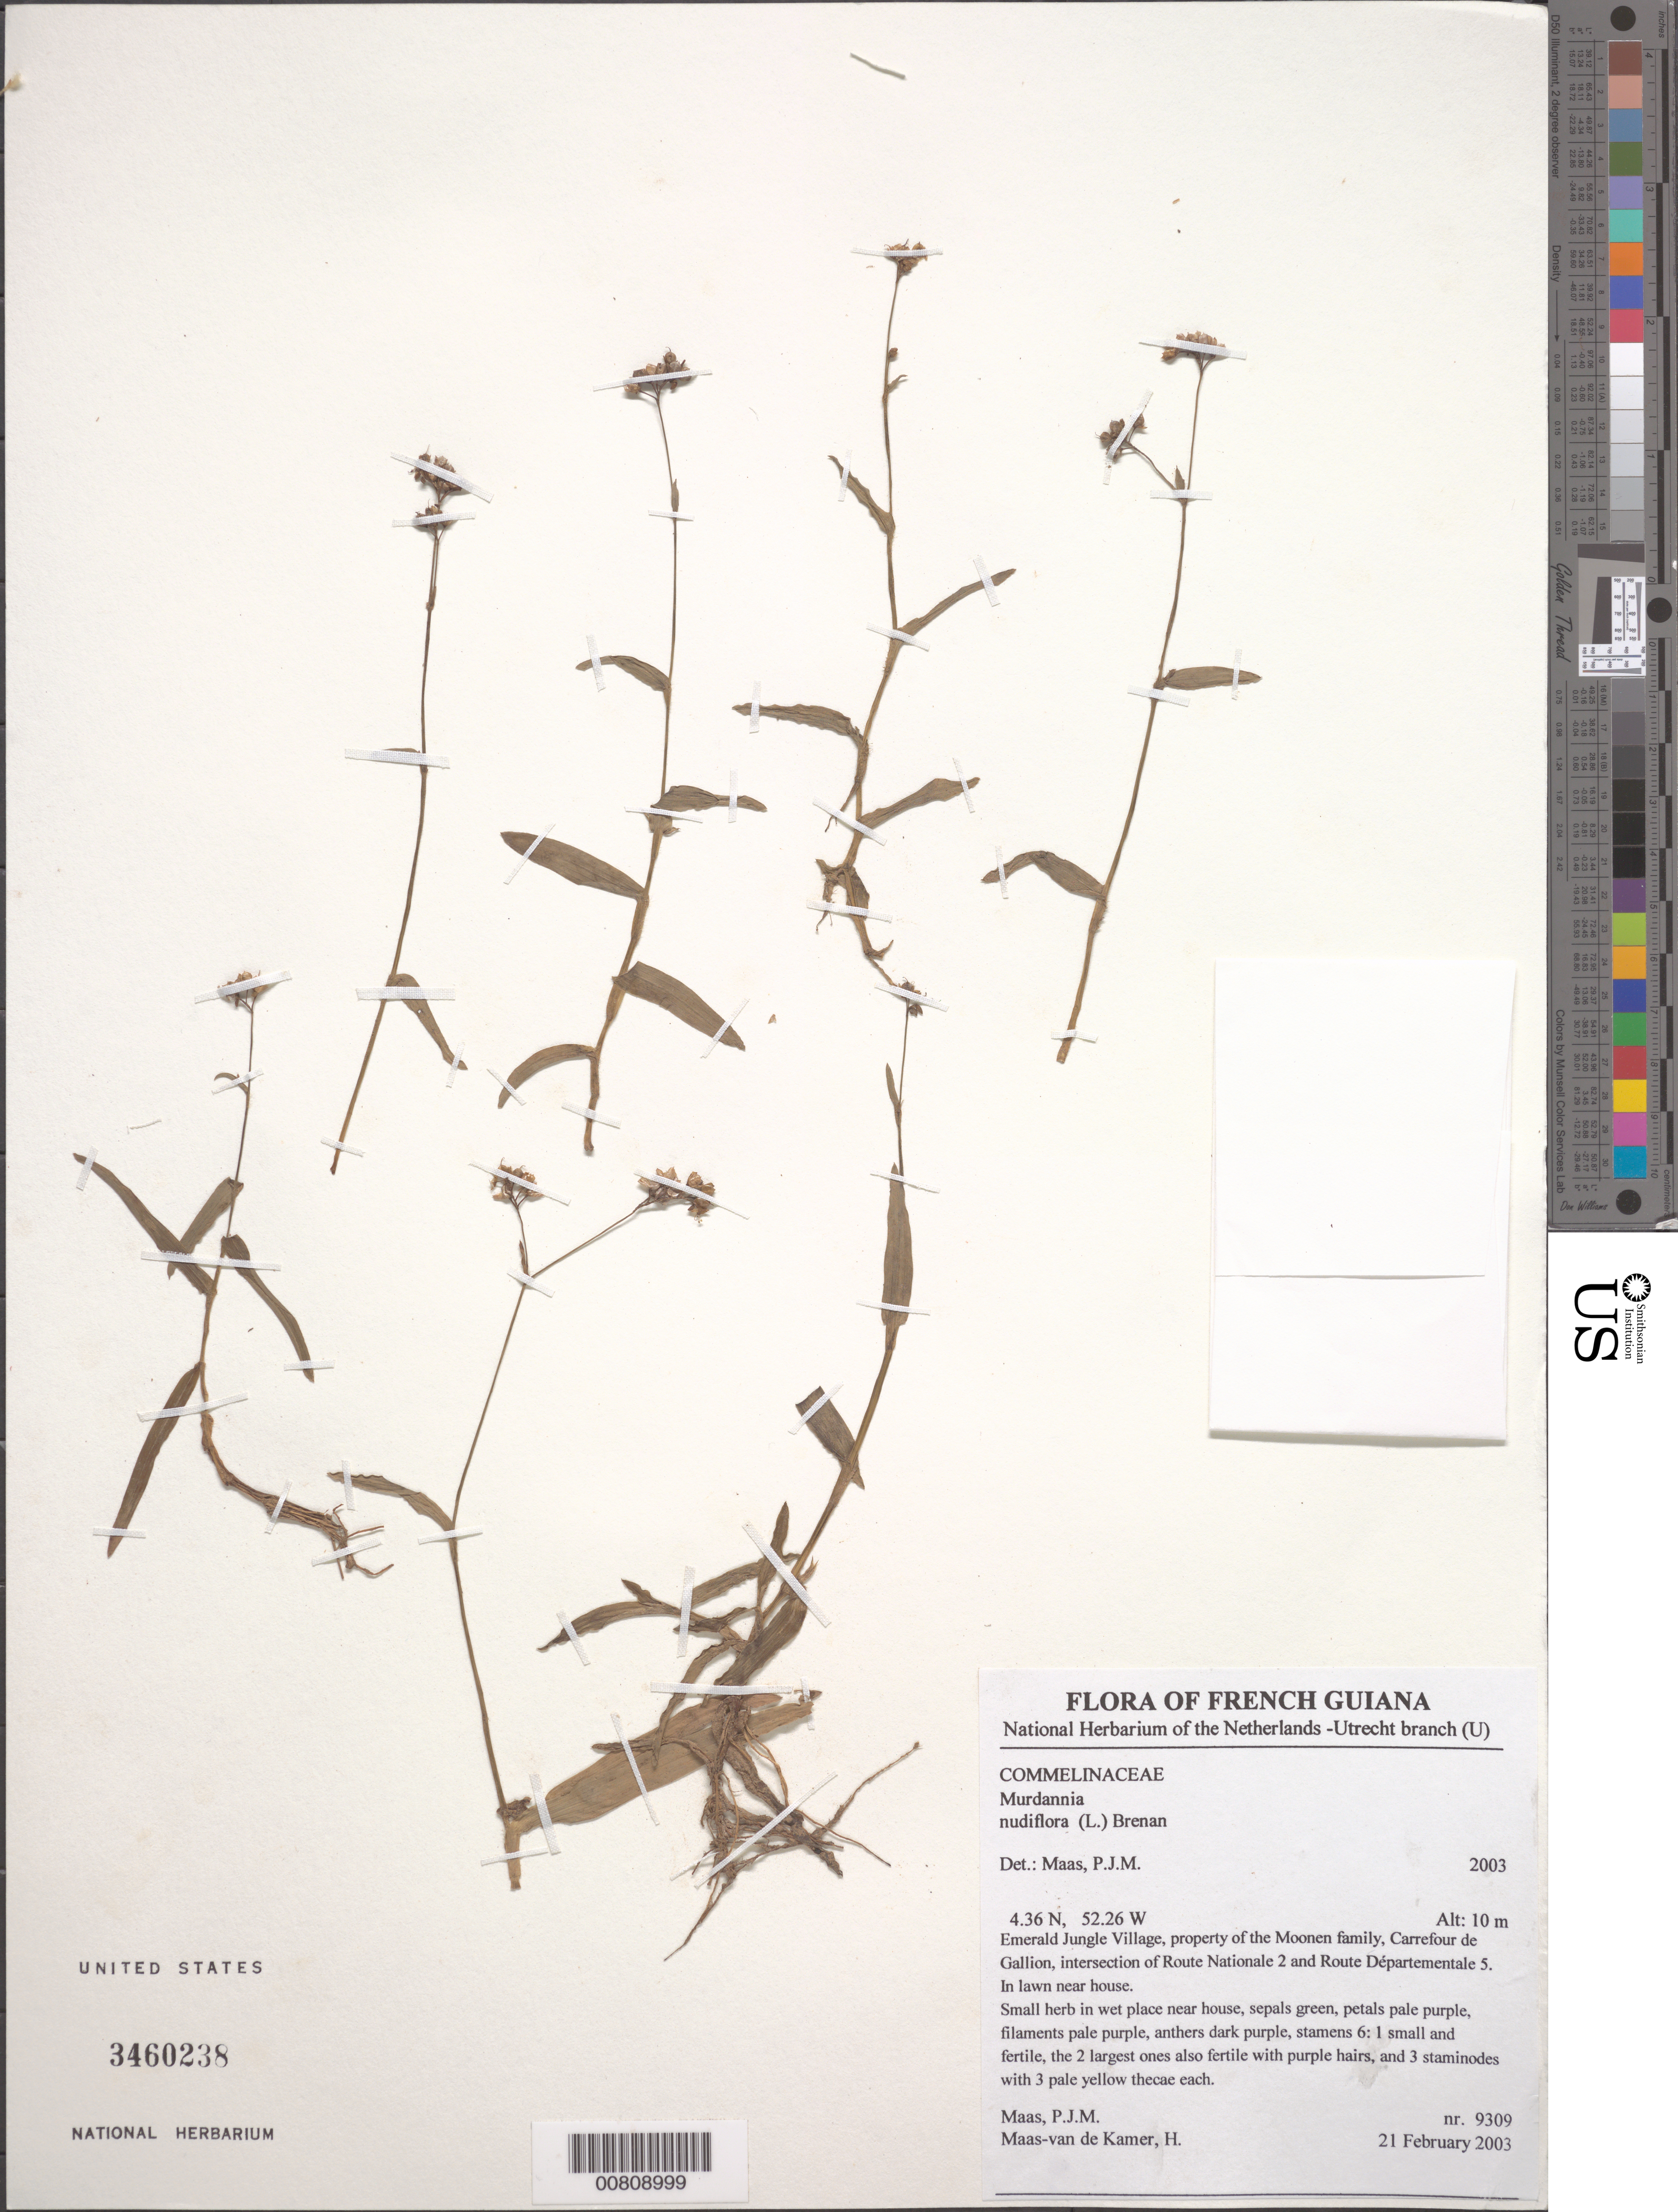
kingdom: Plantae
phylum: Tracheophyta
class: Liliopsida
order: Commelinales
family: Commelinaceae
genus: Murdannia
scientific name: Murdannia nudiflora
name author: (L.) Brenan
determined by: Maas, Paul J. M.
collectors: P. Maas & H. Maas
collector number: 9309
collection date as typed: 21-Feb-03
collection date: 2003-02-21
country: French Guiana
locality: Carrefour de Gallion, Emerald Jungle Village, property of Moonen family, Carrefour de Gallion, intersect of RN 2 and Route Departementale 5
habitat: In lawn near house, in wet place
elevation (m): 10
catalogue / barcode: US 3460238